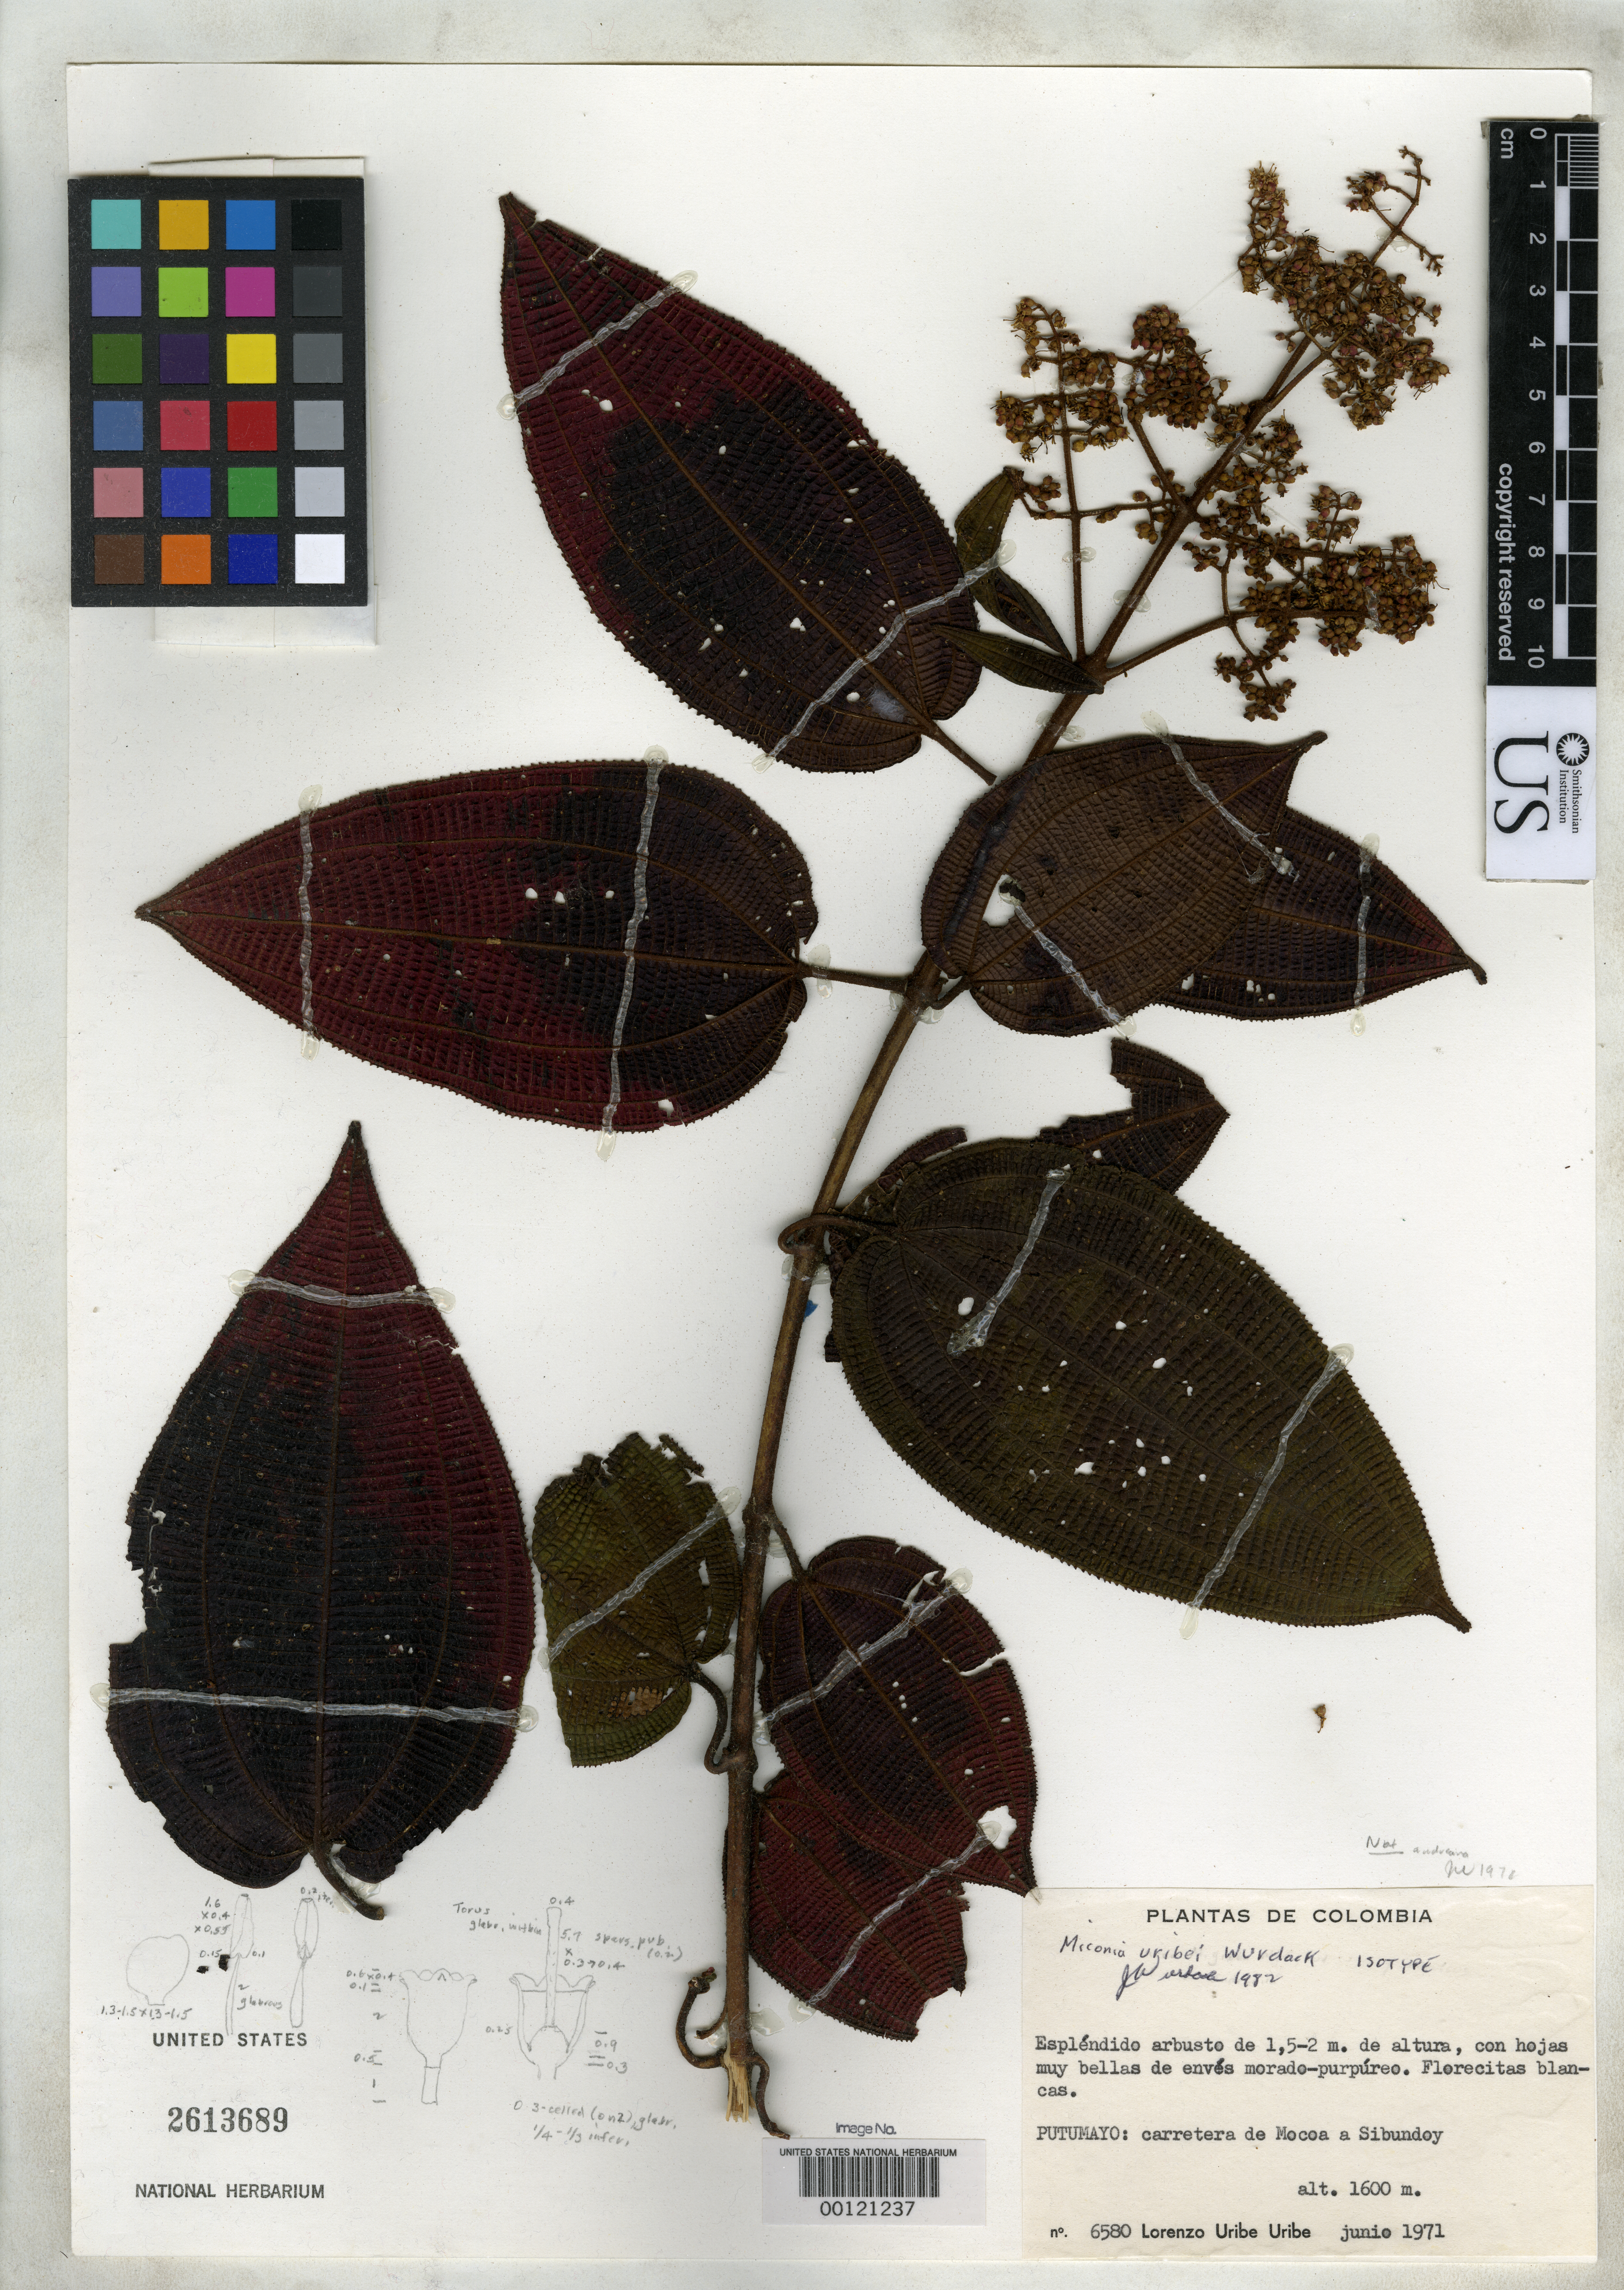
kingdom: Plantae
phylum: Tracheophyta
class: Magnoliopsida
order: Myrtales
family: Melastomataceae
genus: Miconia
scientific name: Miconia uribei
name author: Wurdack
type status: Isotype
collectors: L. Uribe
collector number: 6580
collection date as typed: Jun 1971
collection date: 1971-06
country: Colombia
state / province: Putumayo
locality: Between Mocoa & Sibundoy.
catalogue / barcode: US 2613689